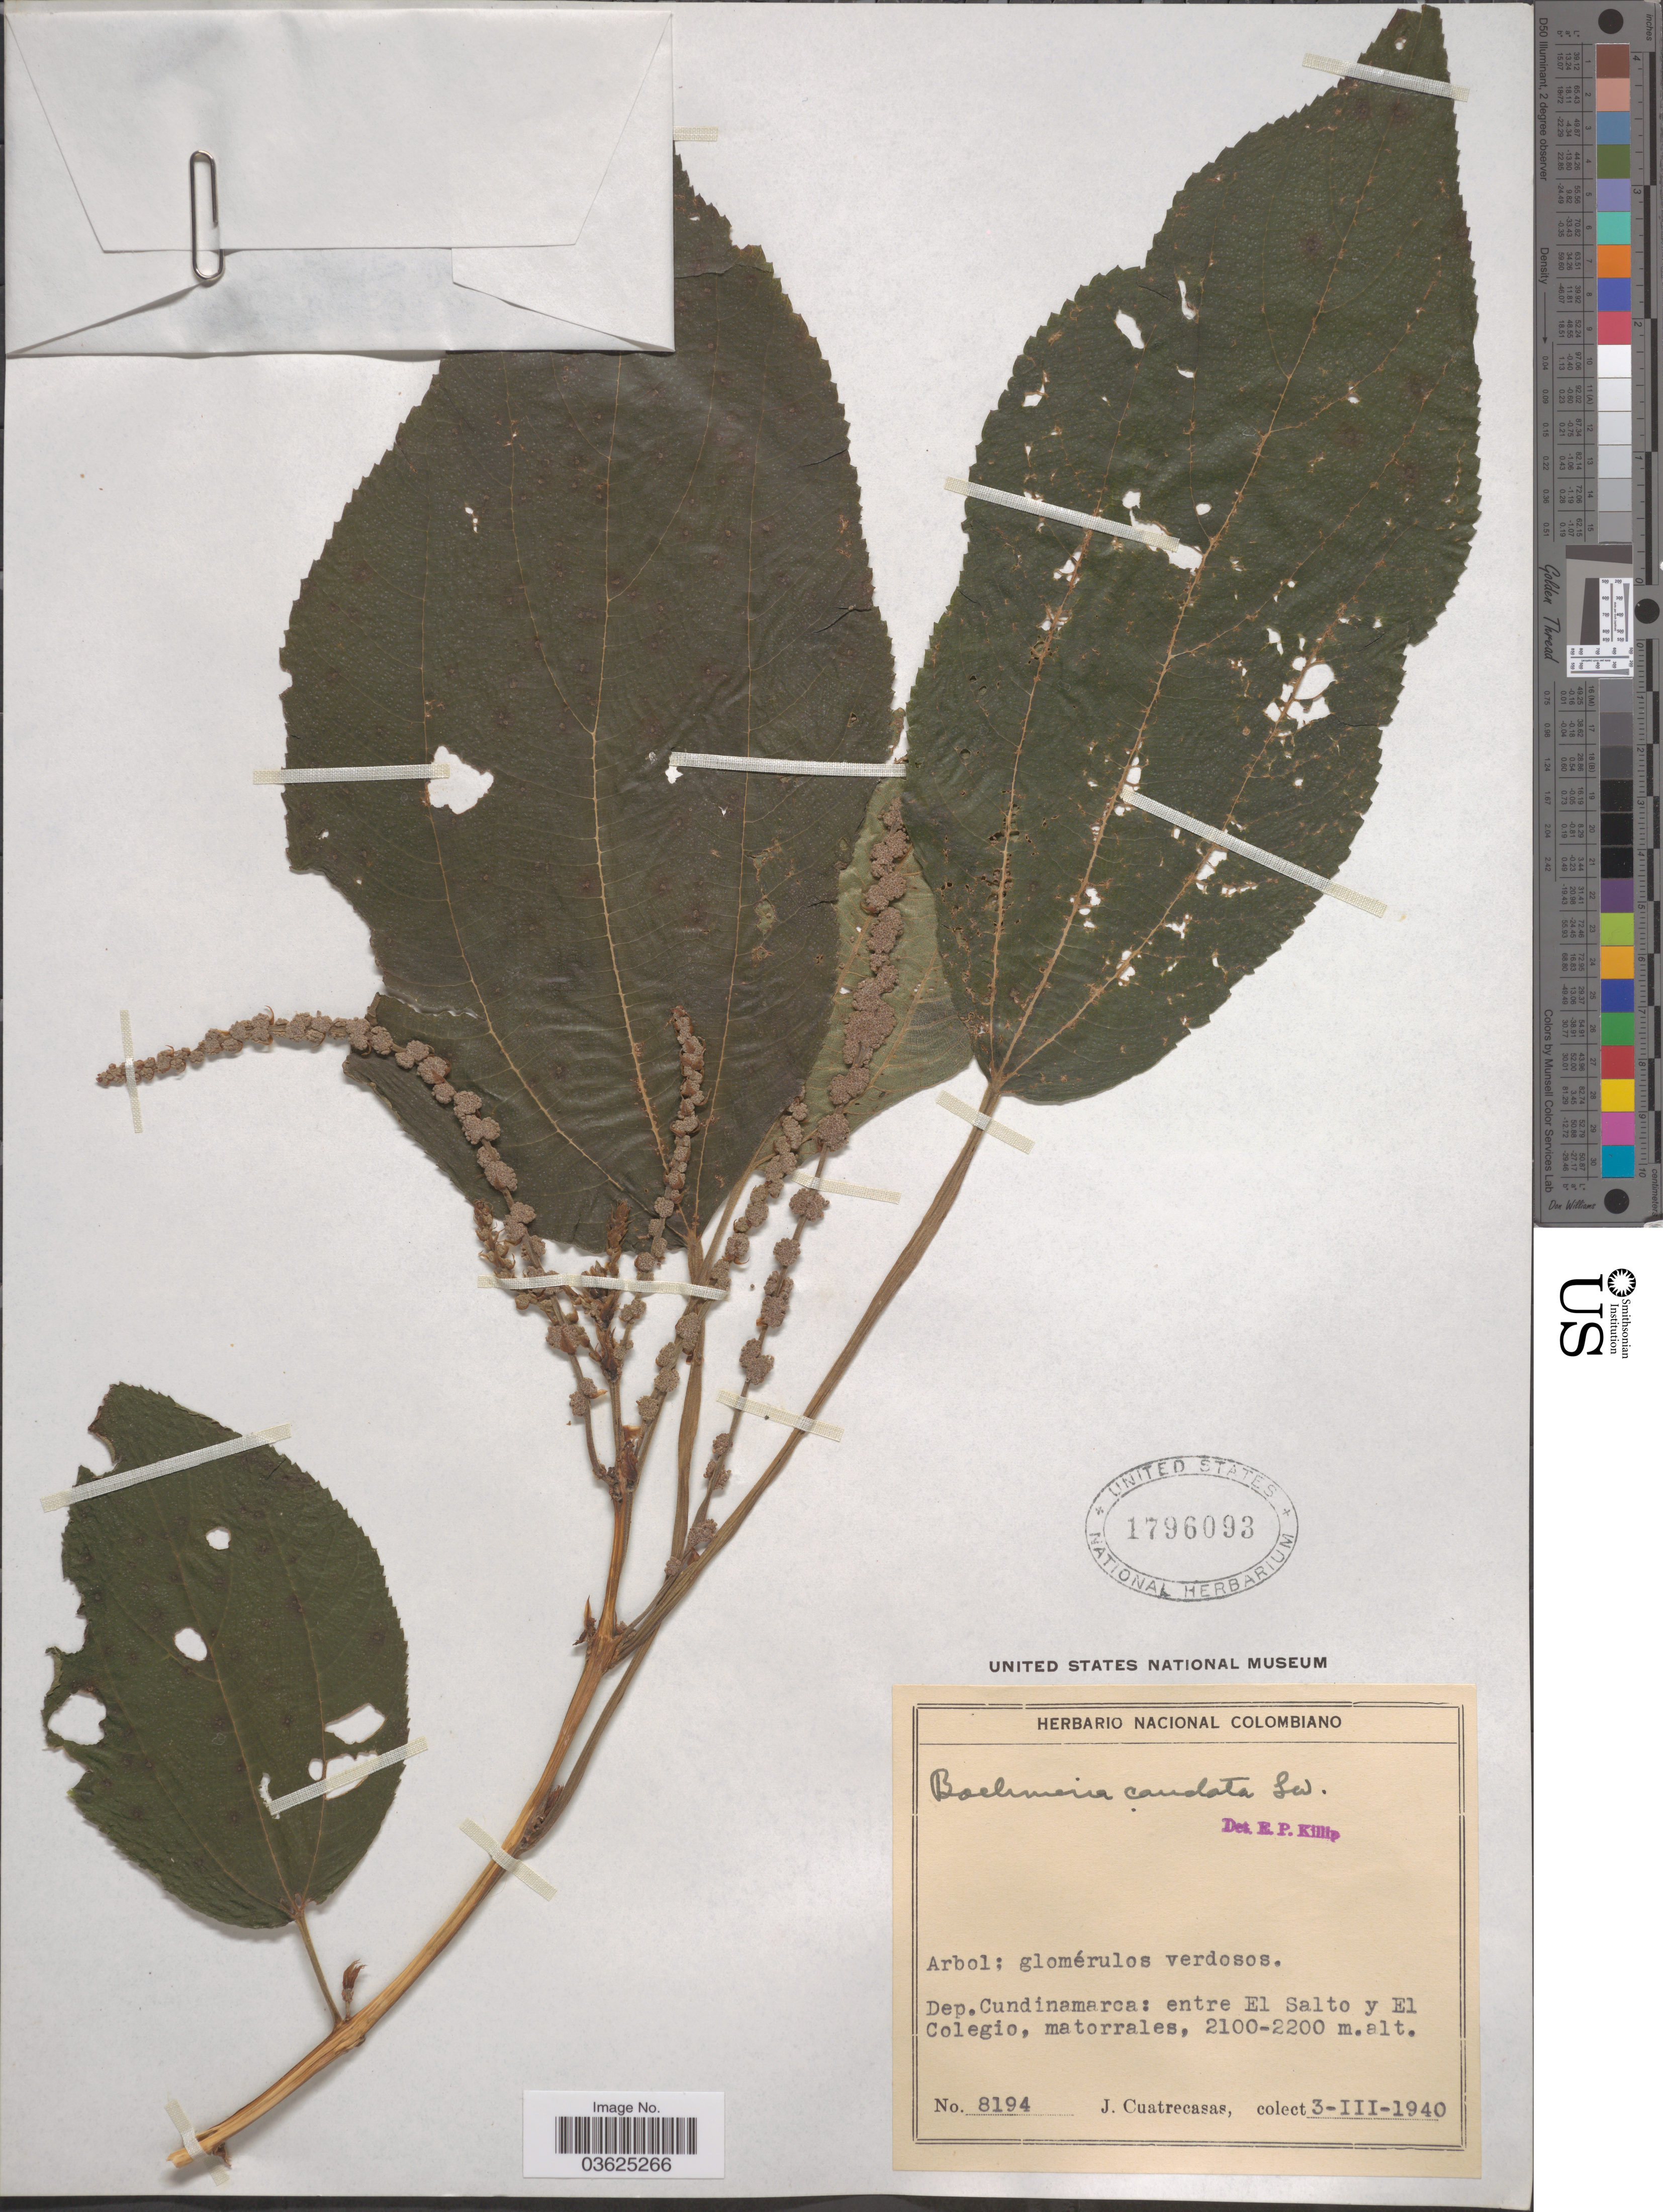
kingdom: Plantae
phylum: Tracheophyta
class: Magnoliopsida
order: Rosales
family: Urticaceae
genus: Boehmeria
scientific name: Boehmeria caudata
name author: Sw.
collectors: J. Cuatrecasas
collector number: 8194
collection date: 1940-03-03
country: Colombia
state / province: Cundinamarca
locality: Dep. Cundinamarca: entre El Salto y El Colegio.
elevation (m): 2100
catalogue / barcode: US 1796093